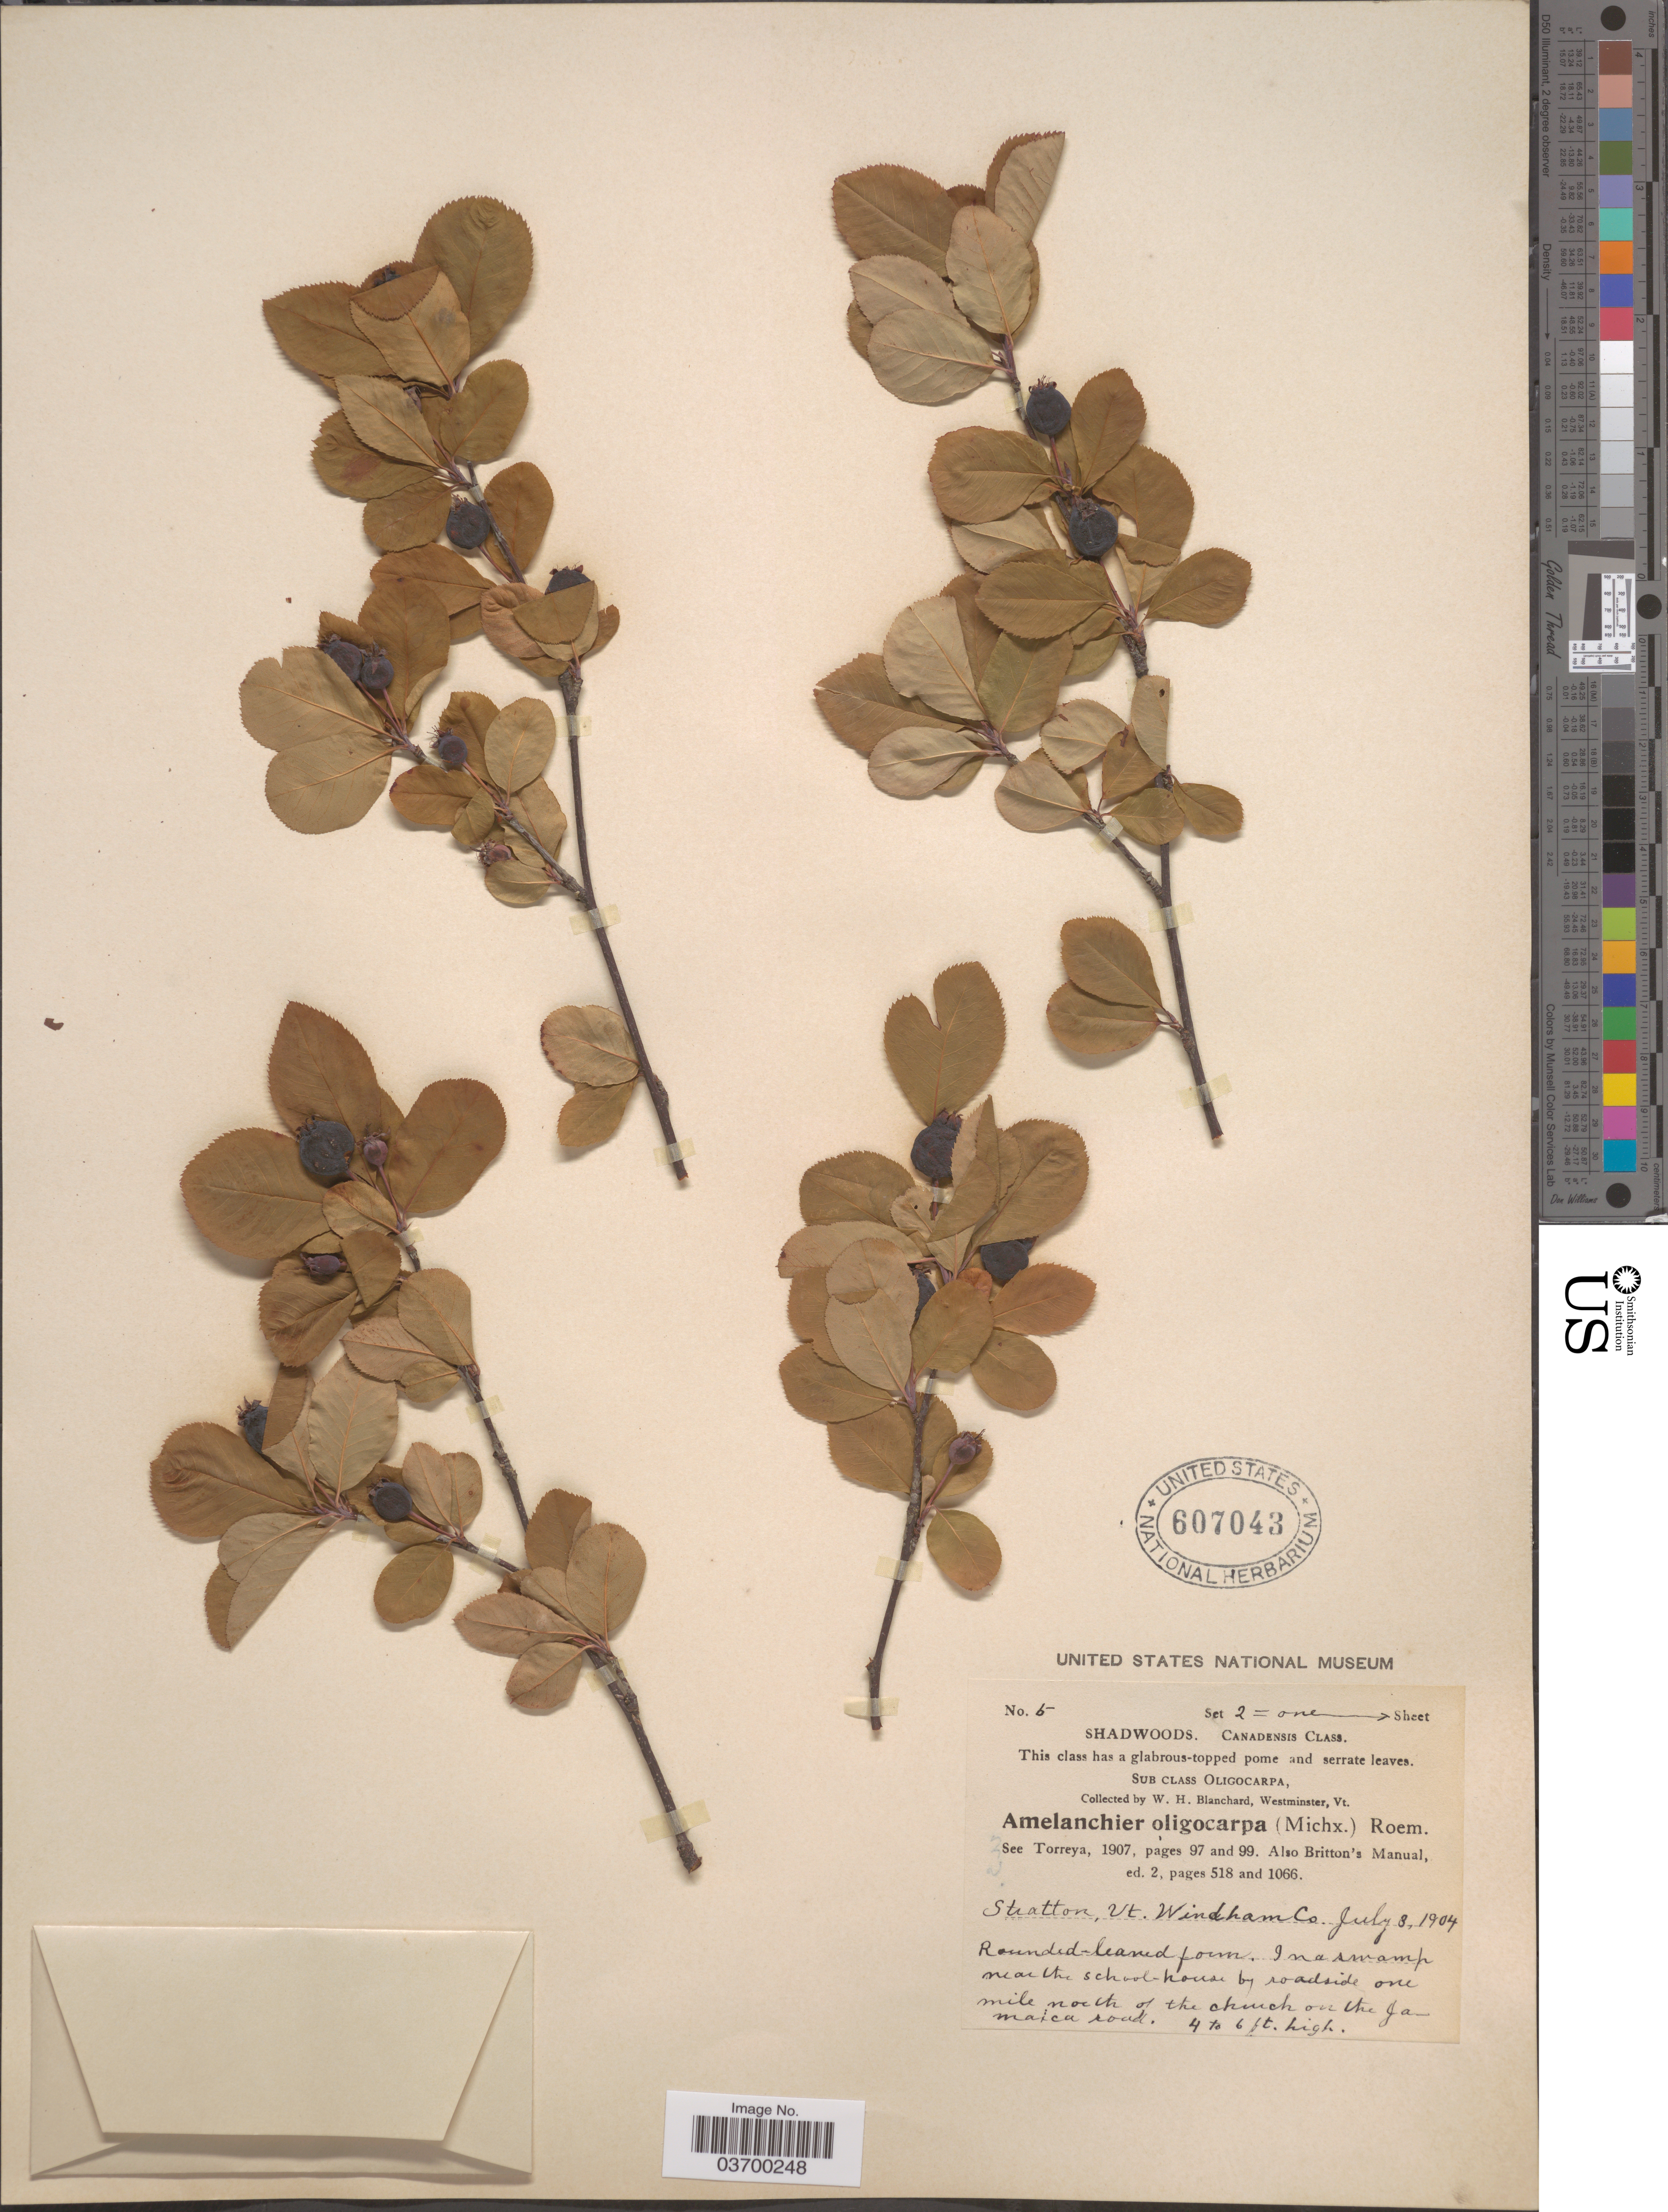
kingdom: Plantae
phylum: Tracheophyta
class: Magnoliopsida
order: Rosales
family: Rosaceae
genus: Amelanchier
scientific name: Amelanchier bartramiana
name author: (Tausch) M. Roem.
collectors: W. H. Blanchard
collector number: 5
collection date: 1904-07-03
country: United States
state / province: Vermont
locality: Stratton. Windham Co.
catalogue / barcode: US 607043